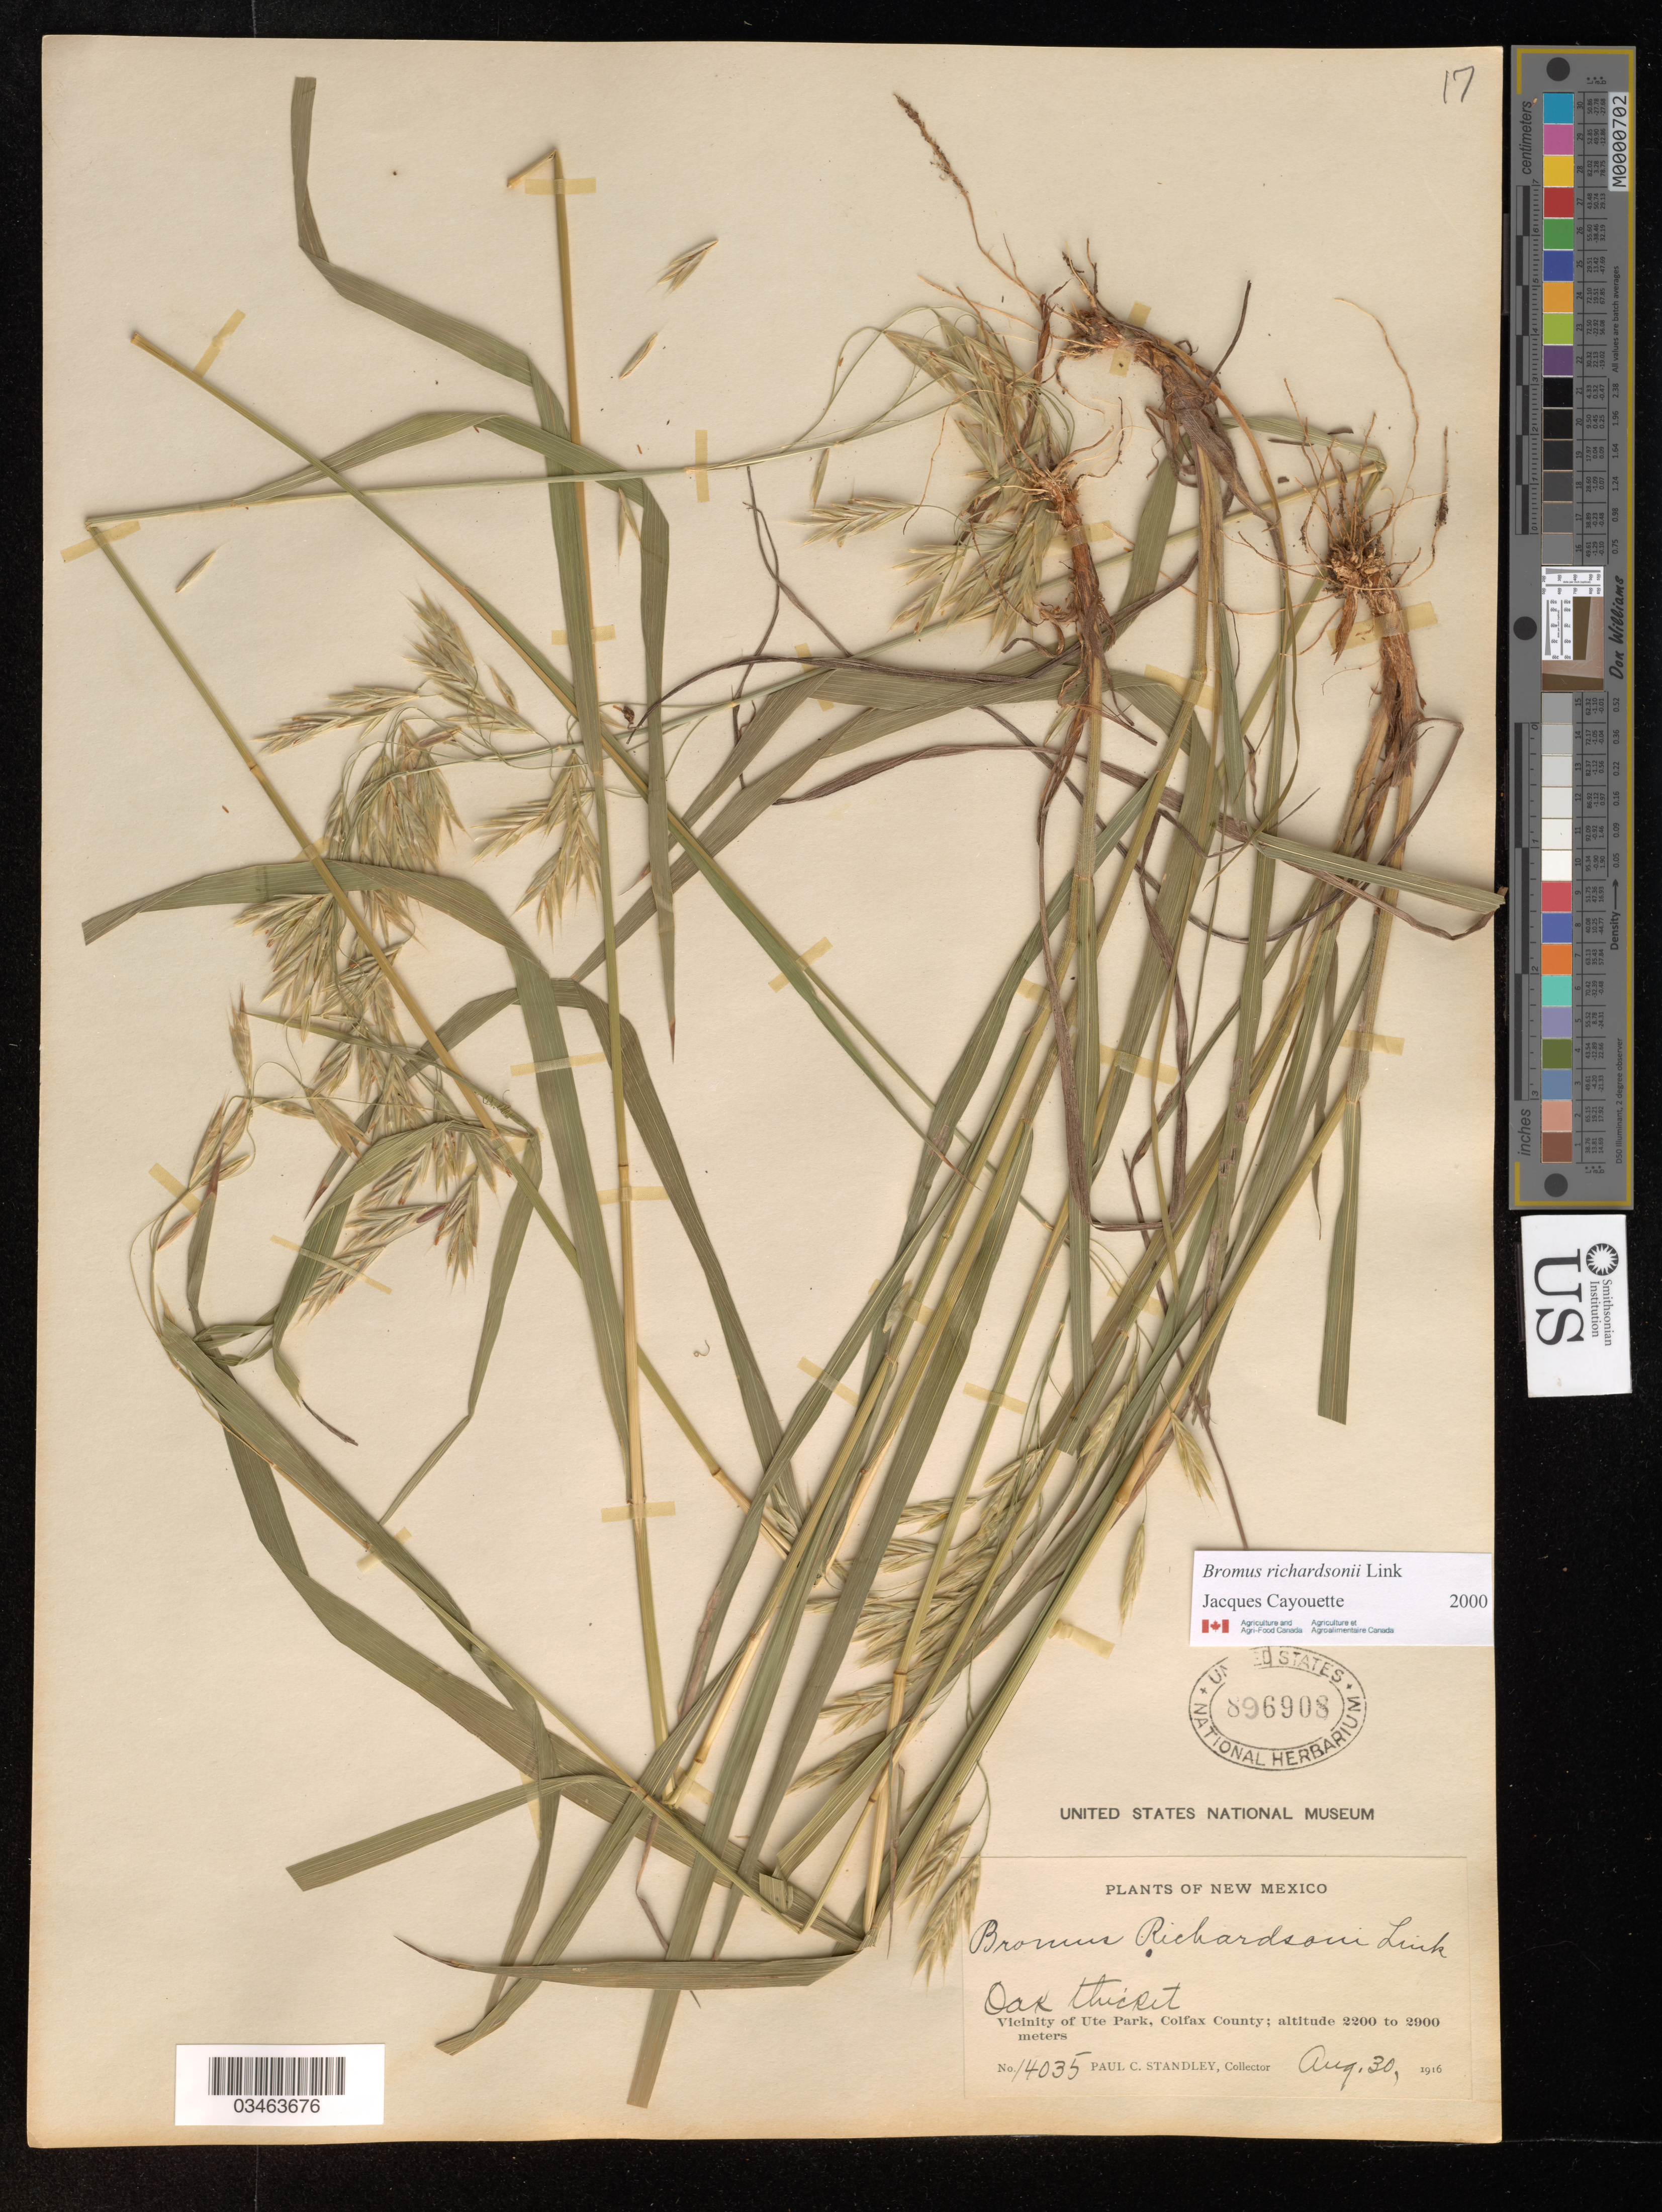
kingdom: Plantae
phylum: Tracheophyta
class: Liliopsida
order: Poales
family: Poaceae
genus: Bromus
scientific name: Bromus richardsonii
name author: Link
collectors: P. C. Standley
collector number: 14035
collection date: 1916-08-30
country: United States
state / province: New Mexico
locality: Vicinity of Ute Park, Colfax County.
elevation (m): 2200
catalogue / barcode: US 896908